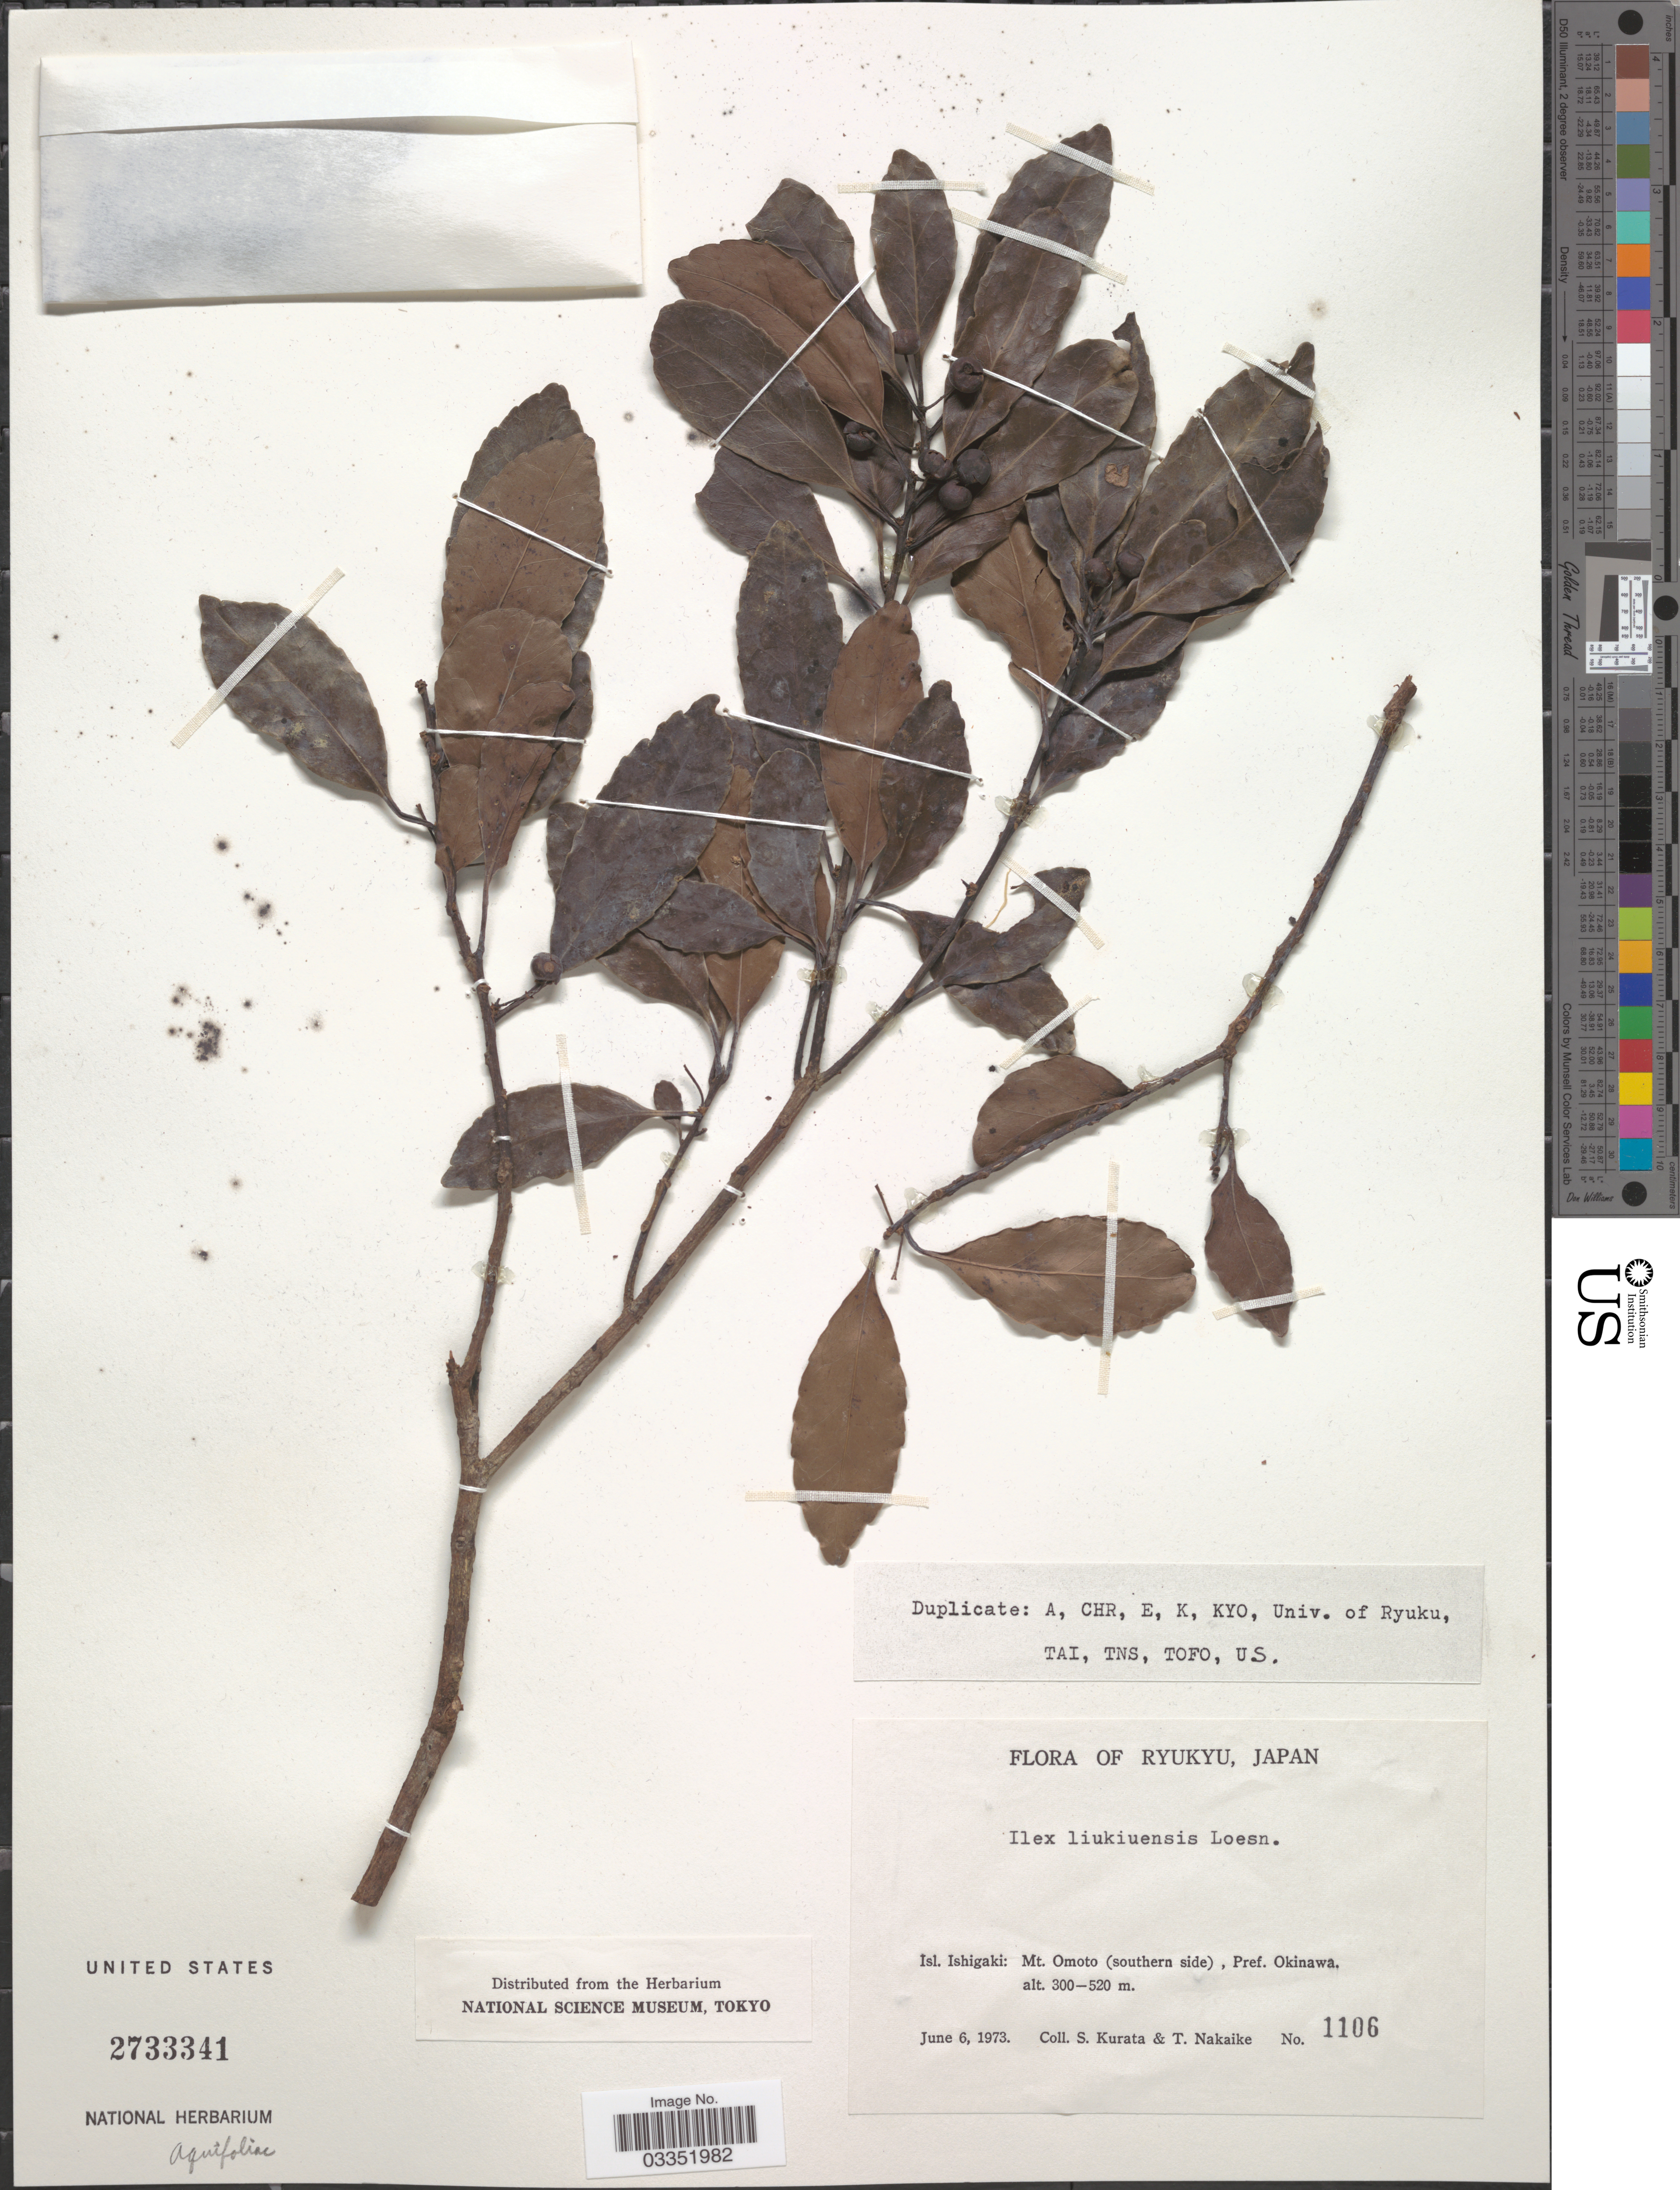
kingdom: Plantae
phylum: Tracheophyta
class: Magnoliopsida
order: Aquifoliales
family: Aquifoliaceae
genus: Ilex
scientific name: Ilex liukiuensis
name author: Loes.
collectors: Sa. Kurata & T. Nakaike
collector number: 1106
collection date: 1973-06-06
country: Japan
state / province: Okinawa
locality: Ryukyu. Isl. Ishigaki: Mt. Omoto (southern side), Pref. Okinawa.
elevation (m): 300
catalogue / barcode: US 2733341